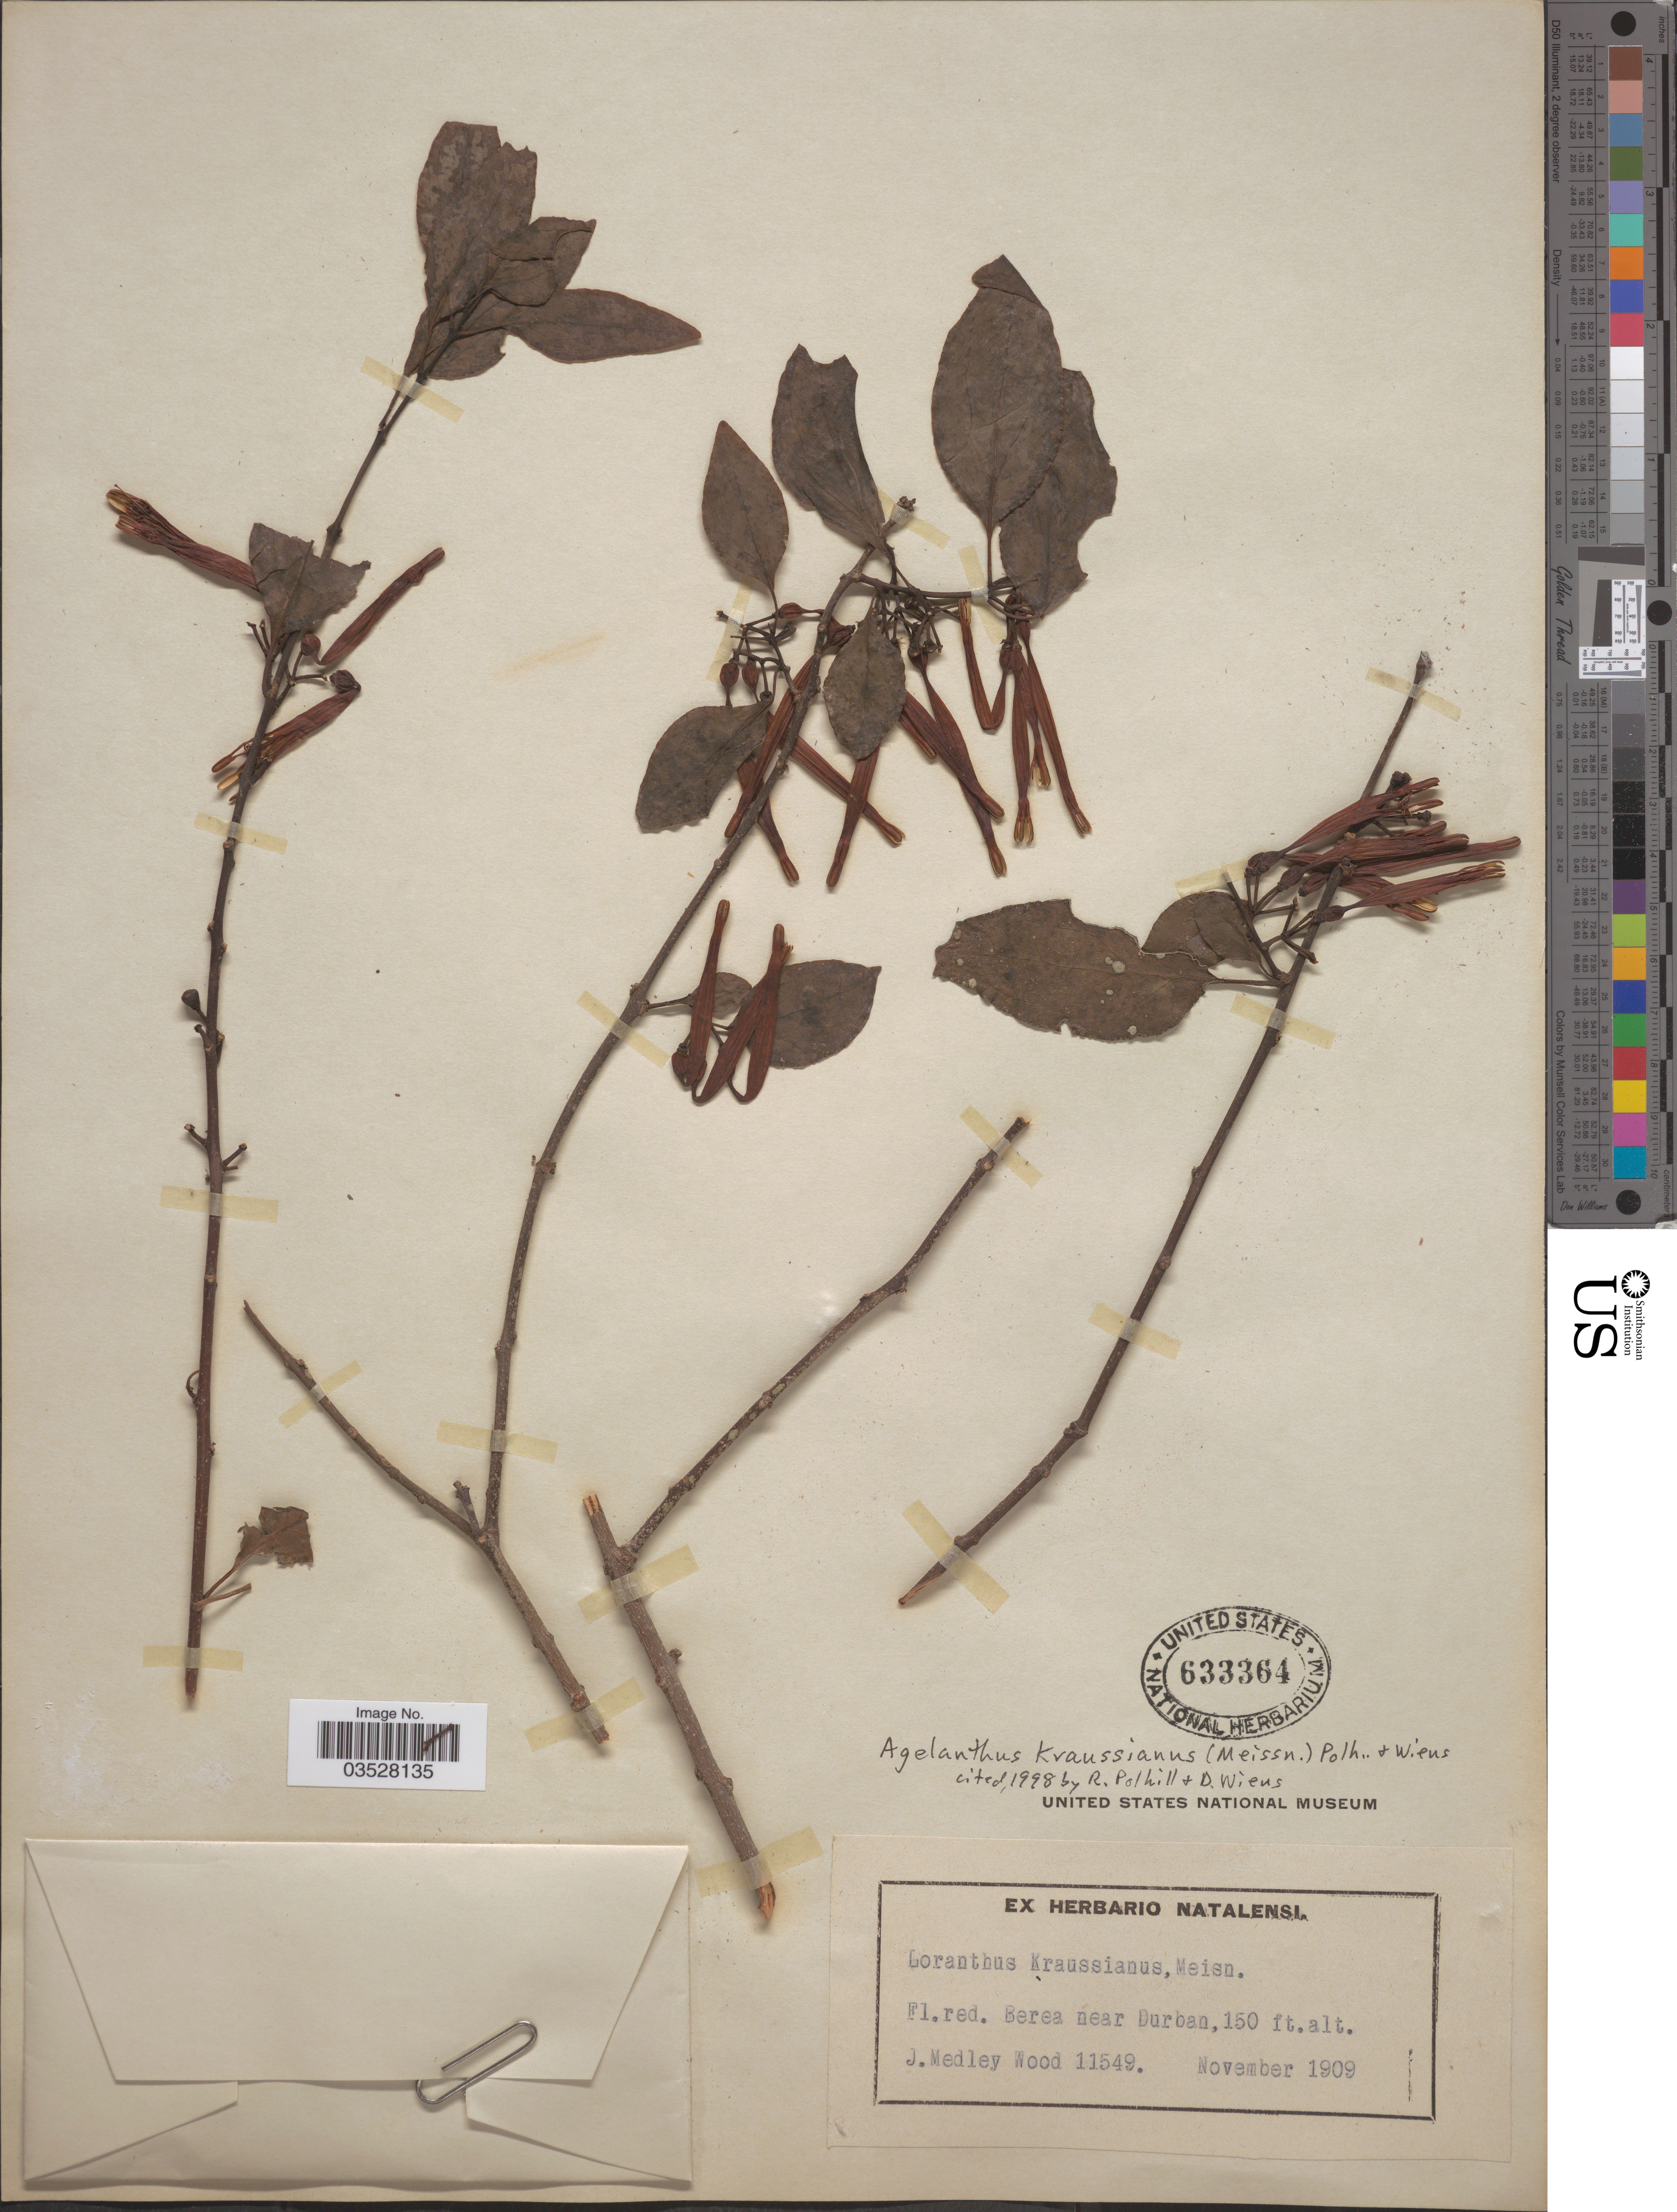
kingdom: Plantae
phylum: Tracheophyta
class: Magnoliopsida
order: Santalales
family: Loranthaceae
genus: Agelanthus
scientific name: Agelanthus kraussianus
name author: (Meisn.) Polhill & Wiens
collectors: J. M. Wood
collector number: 11549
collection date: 1909-11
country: Lesotho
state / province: Berea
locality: Berea near Durban.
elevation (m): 46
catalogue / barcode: US 633364